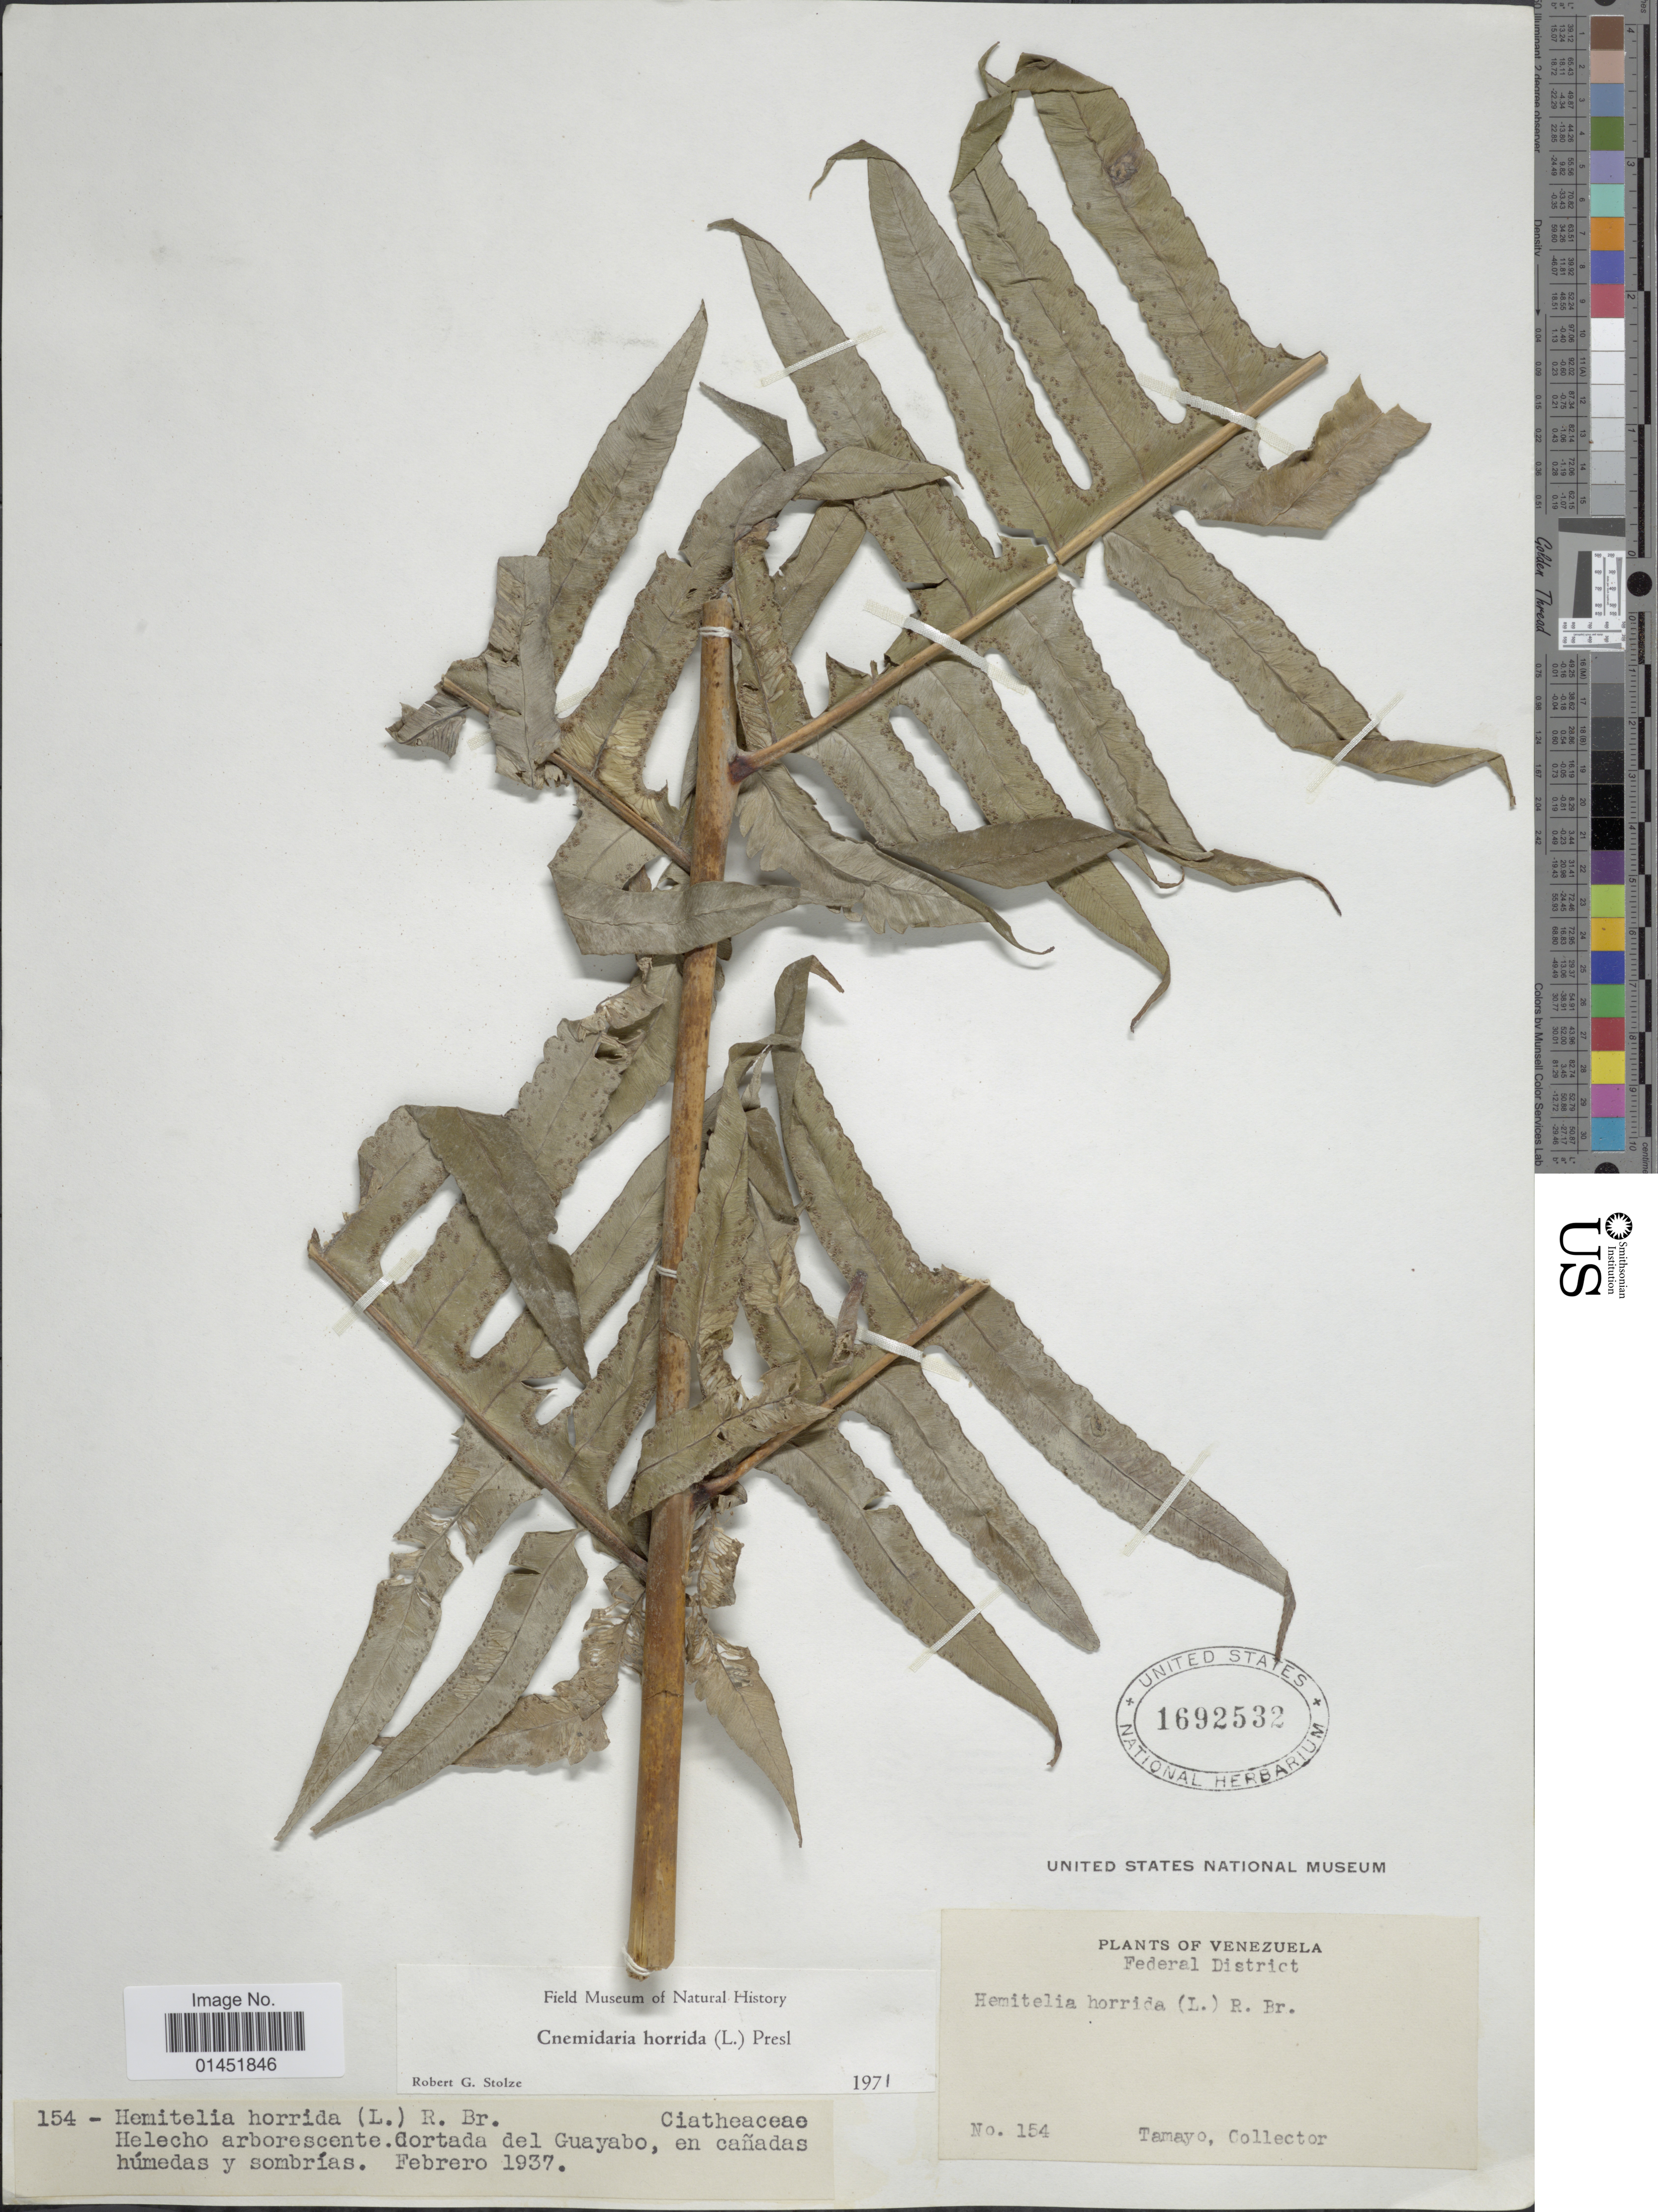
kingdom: Plantae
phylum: Tracheophyta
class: Polypodiopsida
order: Cyatheales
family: Cyatheaceae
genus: Cyathea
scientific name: Cyathea horrida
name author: (L.) Sm.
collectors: -. Tamayo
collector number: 154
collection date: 1937-02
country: Venezuela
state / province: Distrito Federal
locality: Cortada del Guayabi, en cañadas húmedas y sombrías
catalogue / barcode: US 1692532